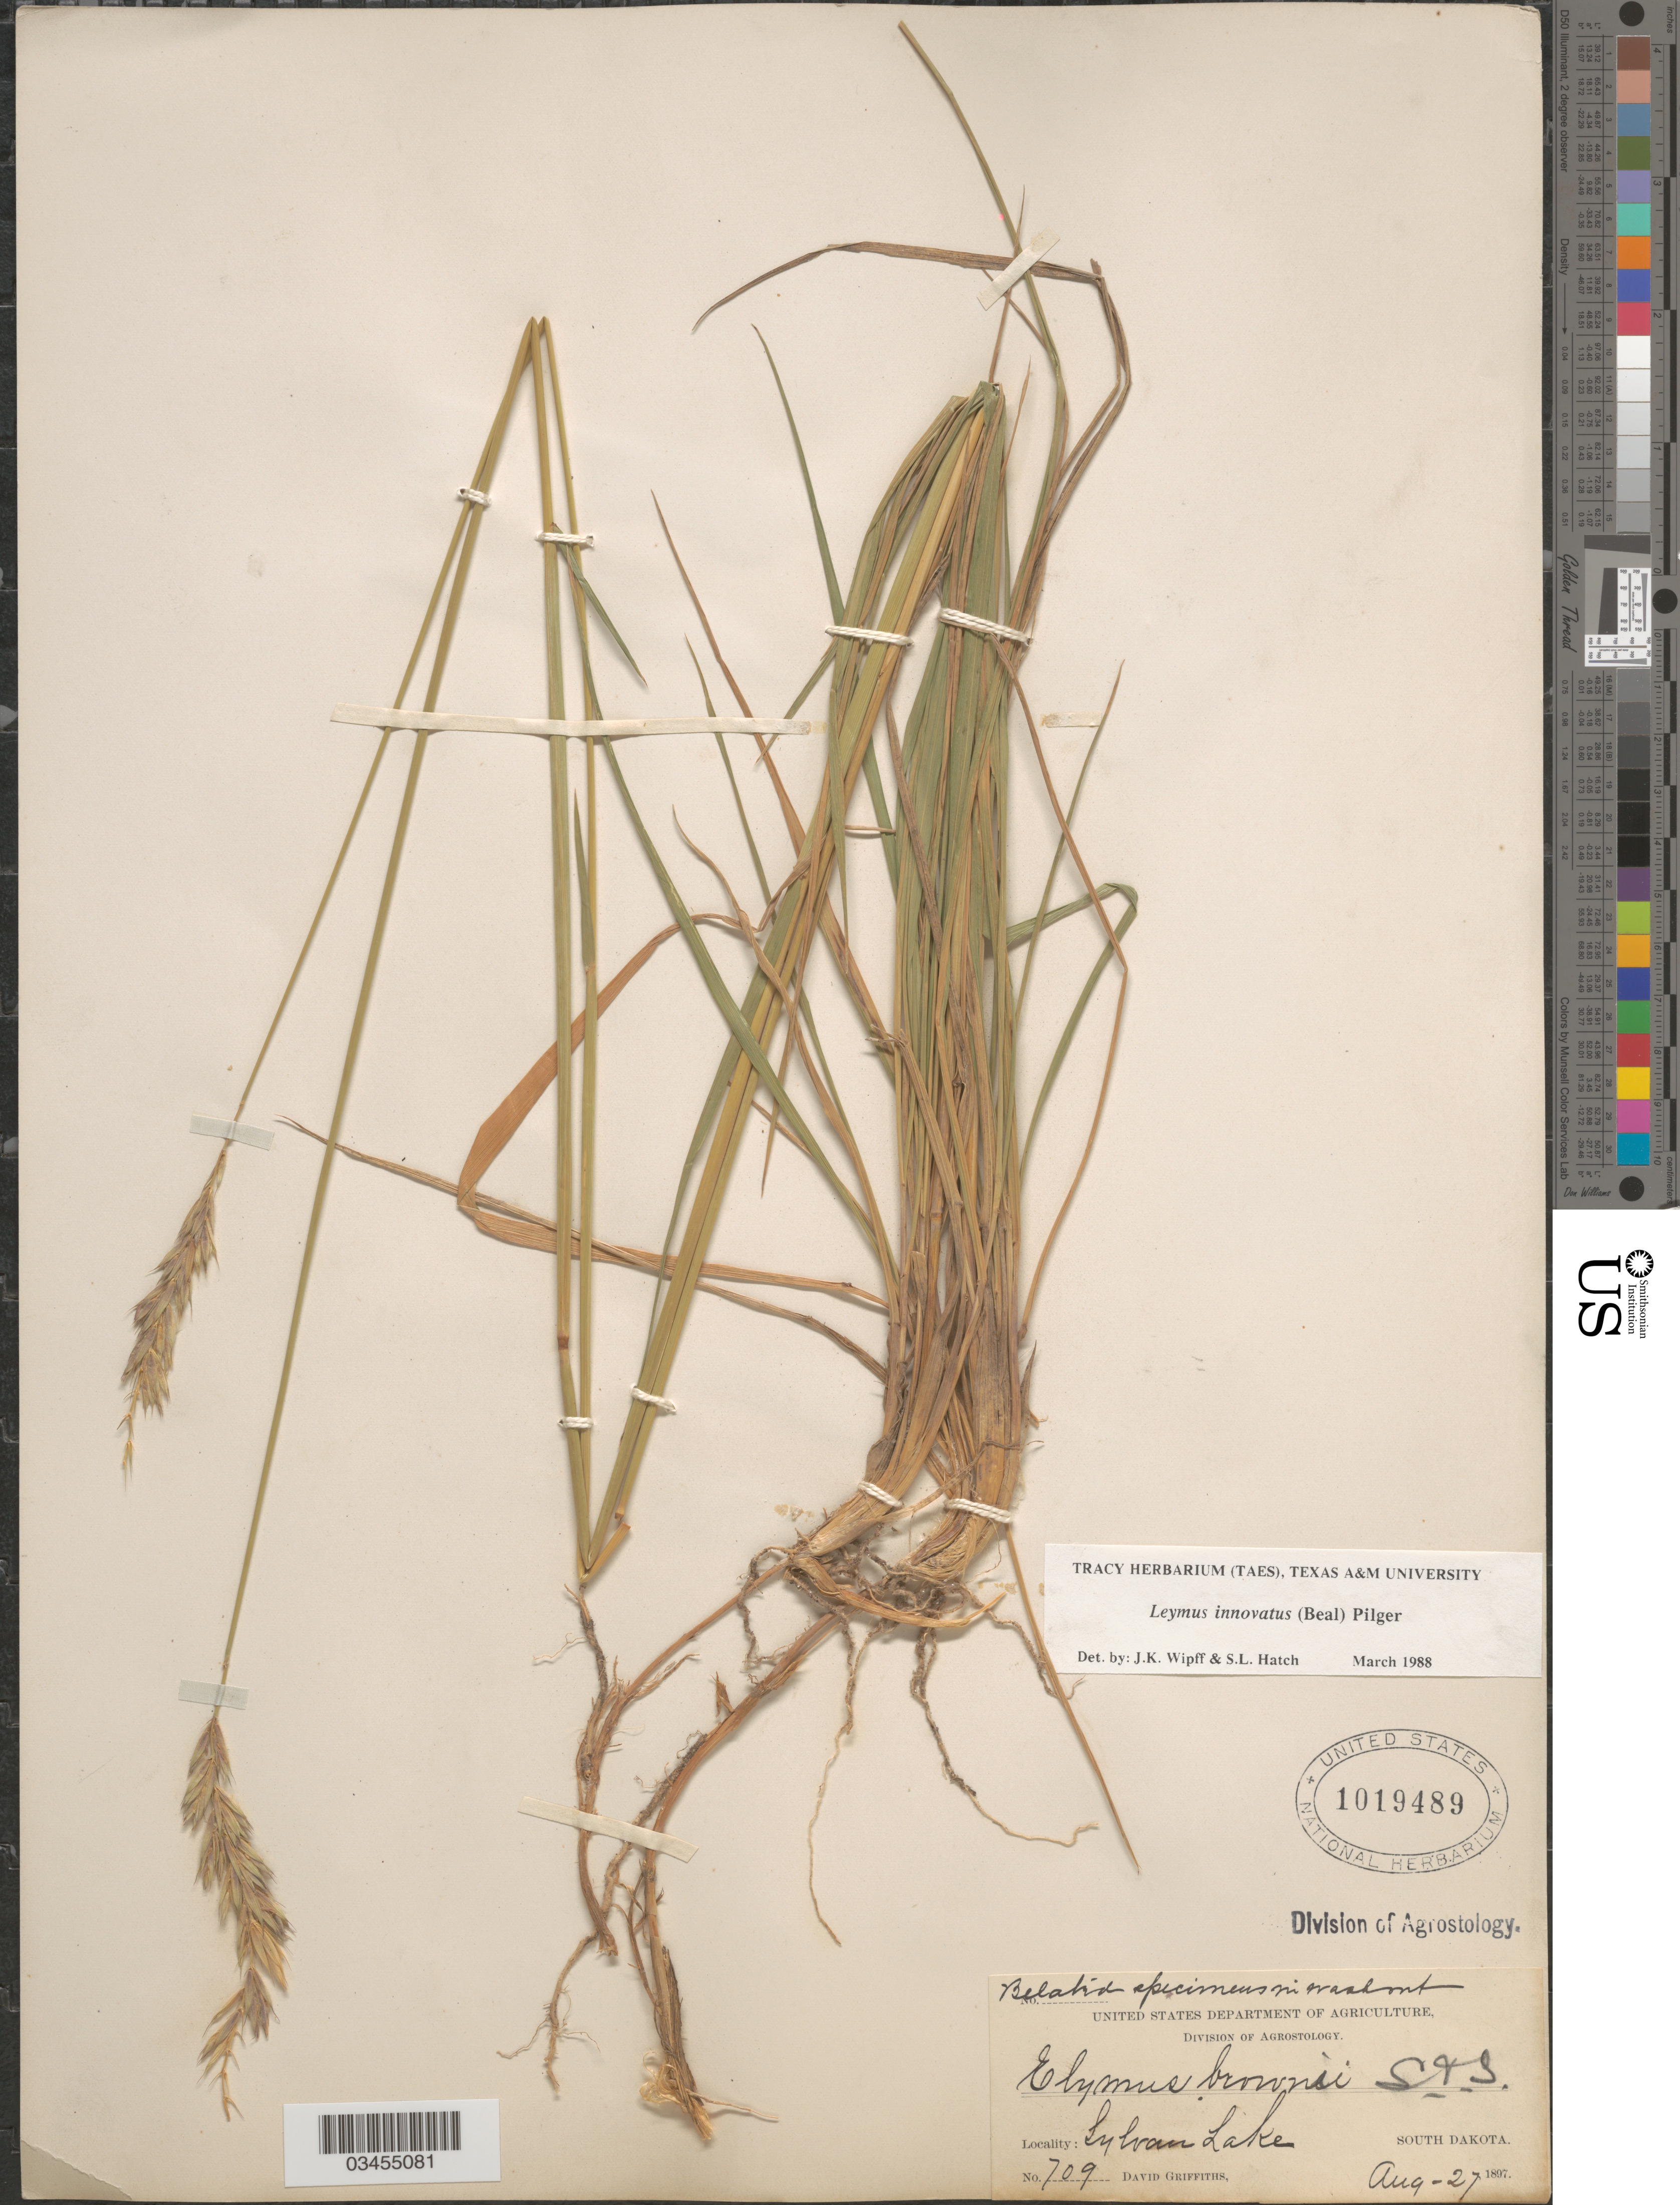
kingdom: Plantae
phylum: Tracheophyta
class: Liliopsida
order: Poales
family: Poaceae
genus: Leymus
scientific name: Leymus innovatus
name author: (W.J. Beal) Pilg.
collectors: D. Griffiths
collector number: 709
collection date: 1897-08-27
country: United States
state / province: South Dakota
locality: Sylvan Lake.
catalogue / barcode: US 1019489